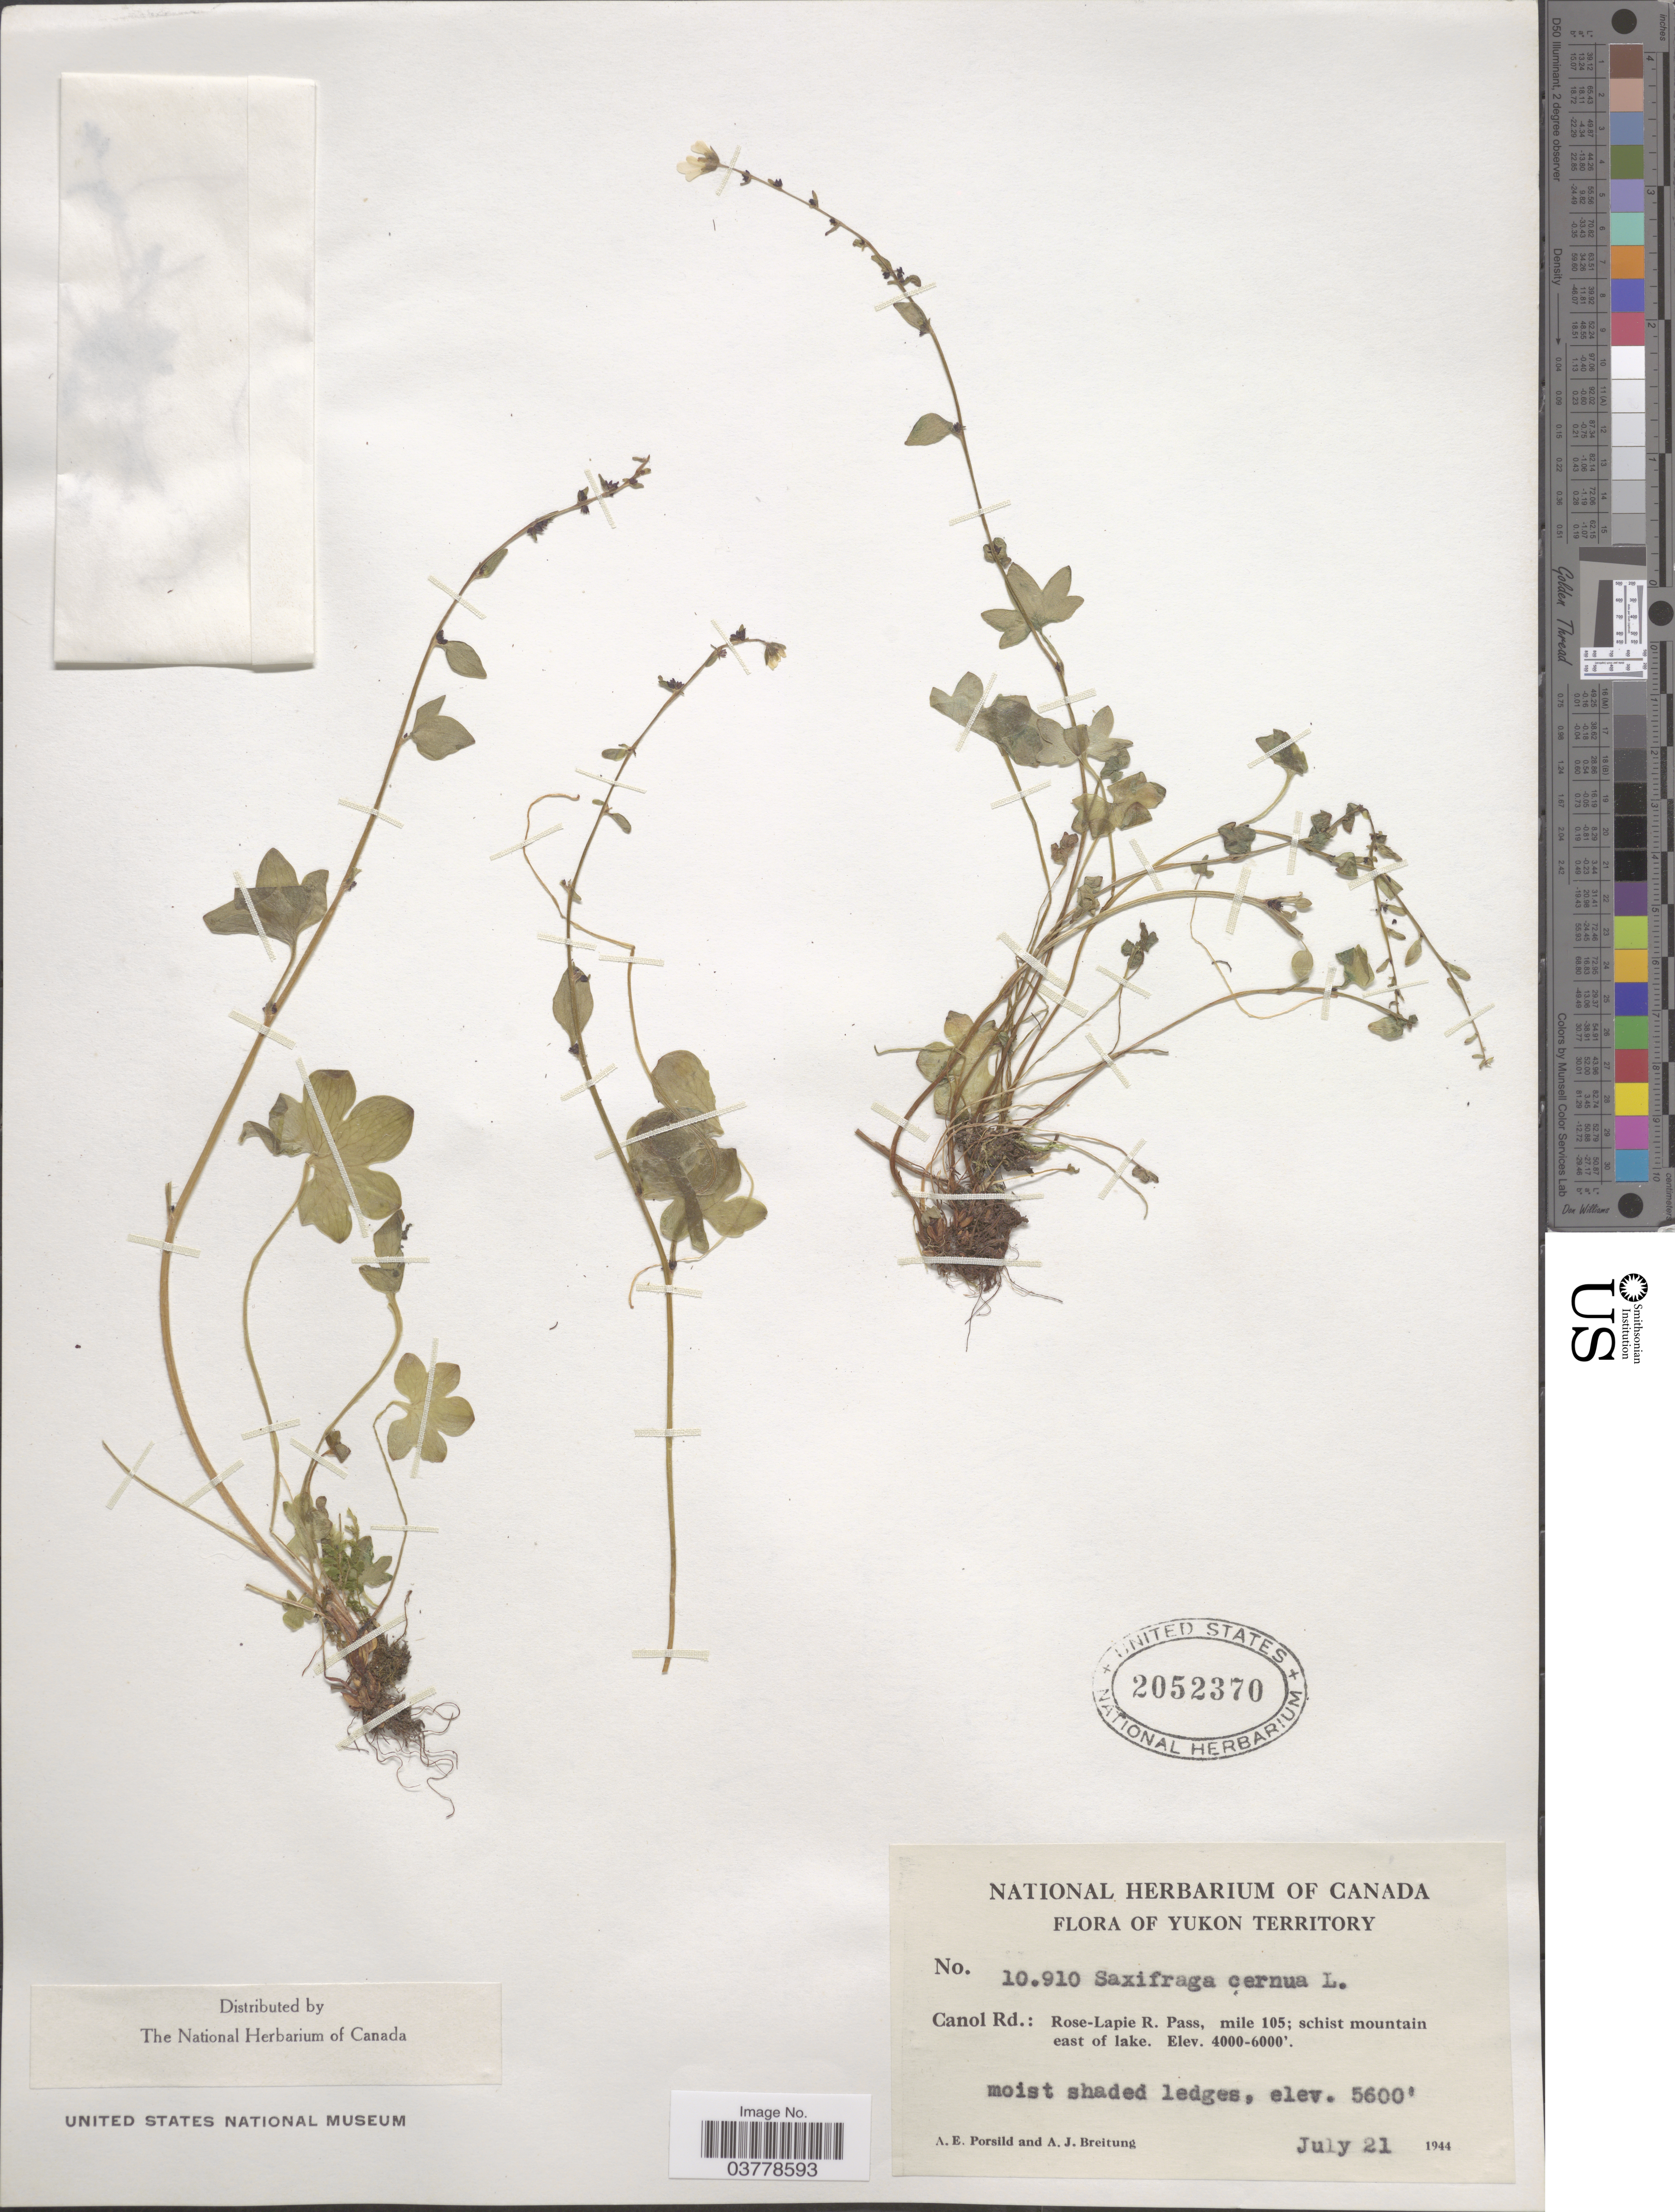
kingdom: Plantae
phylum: Tracheophyta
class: Magnoliopsida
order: Saxifragales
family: Saxifragaceae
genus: Saxifraga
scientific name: Saxifraga cernua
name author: L.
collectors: A. E. Porsild & A. Breitung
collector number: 10910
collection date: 1944-07-21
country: Canada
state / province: Yukon Territory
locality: Canol Rd.: Rose-Lapie R. Pass, mile 105.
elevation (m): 1707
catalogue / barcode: US 2052370